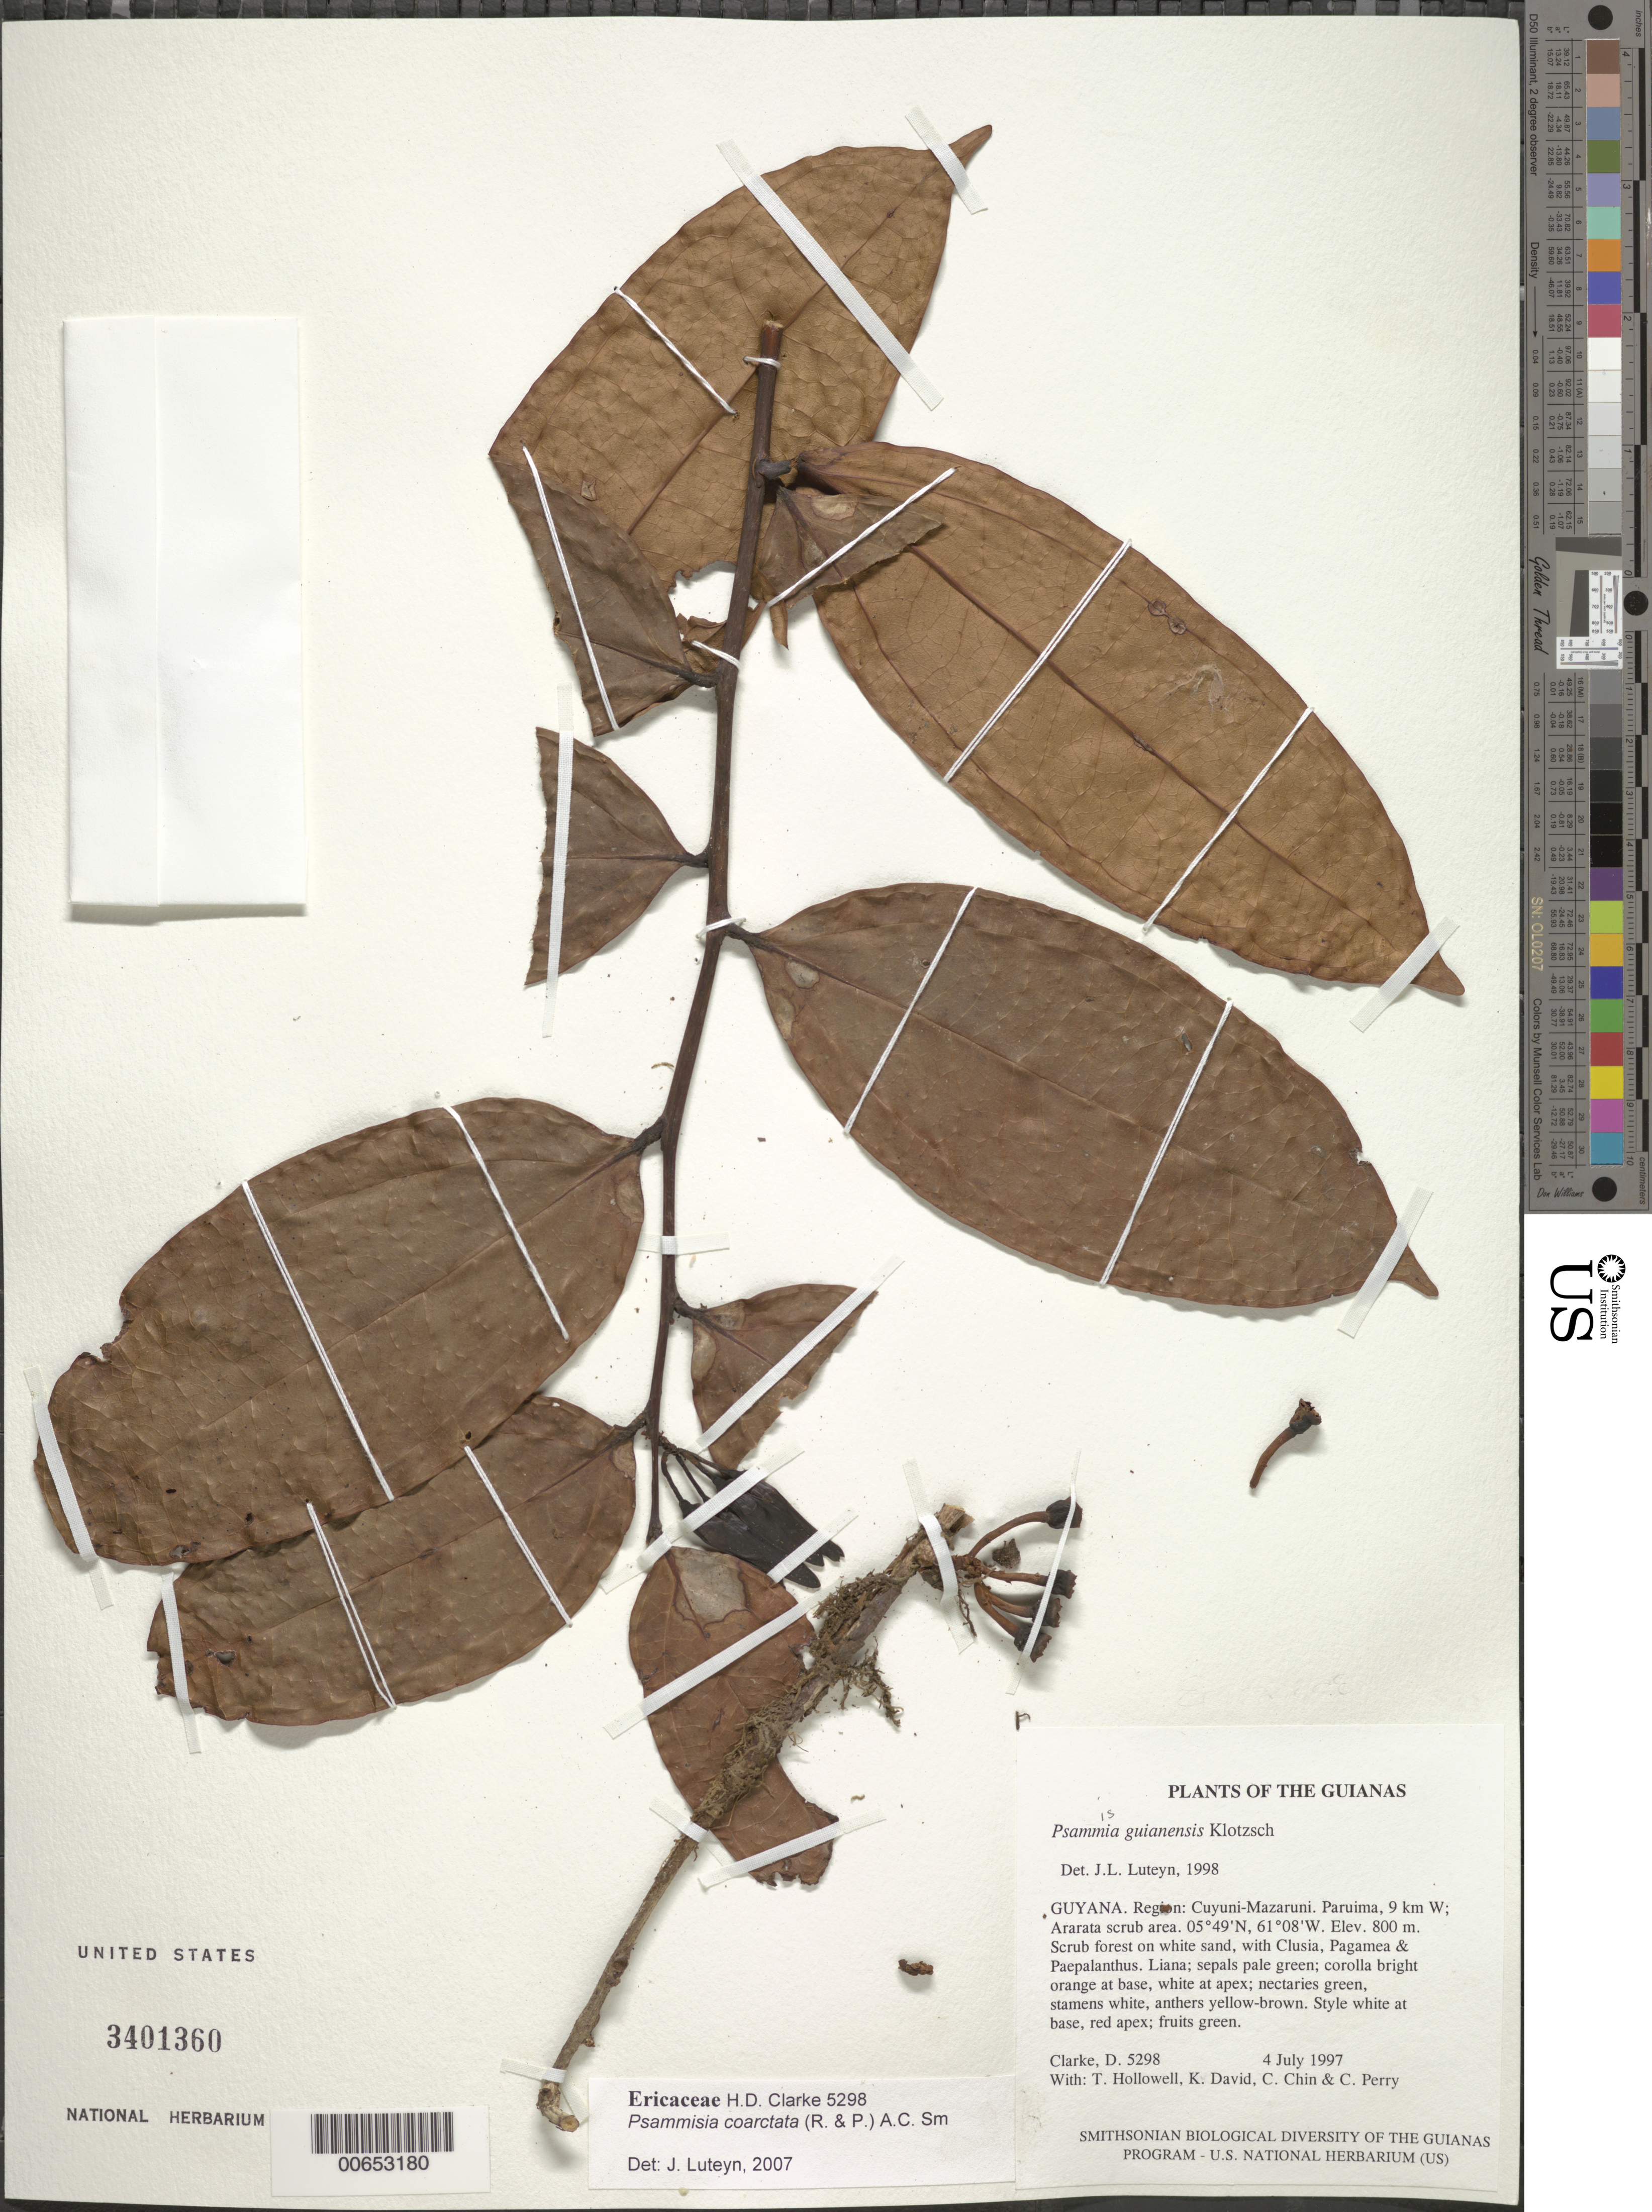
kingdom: Plantae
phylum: Tracheophyta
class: Magnoliopsida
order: Ericales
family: Ericaceae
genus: Psammisia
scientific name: Psammisia coarctata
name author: (Ruiz & Pav.) A.C. Sm.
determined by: Luteyn, J. L.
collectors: H. D. Clarke, T. Hollowell, K. David, C. Chin & C. Perry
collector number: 5298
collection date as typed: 4 July 1997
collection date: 1997-07-04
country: Guyana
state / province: Cuyuni-Mazaruni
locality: Paruima, 9 km W; Ararata scrub area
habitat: Scrub forest on white sand, with Clusia, Pagamea & Paepalanthus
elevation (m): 800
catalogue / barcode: US 3401360